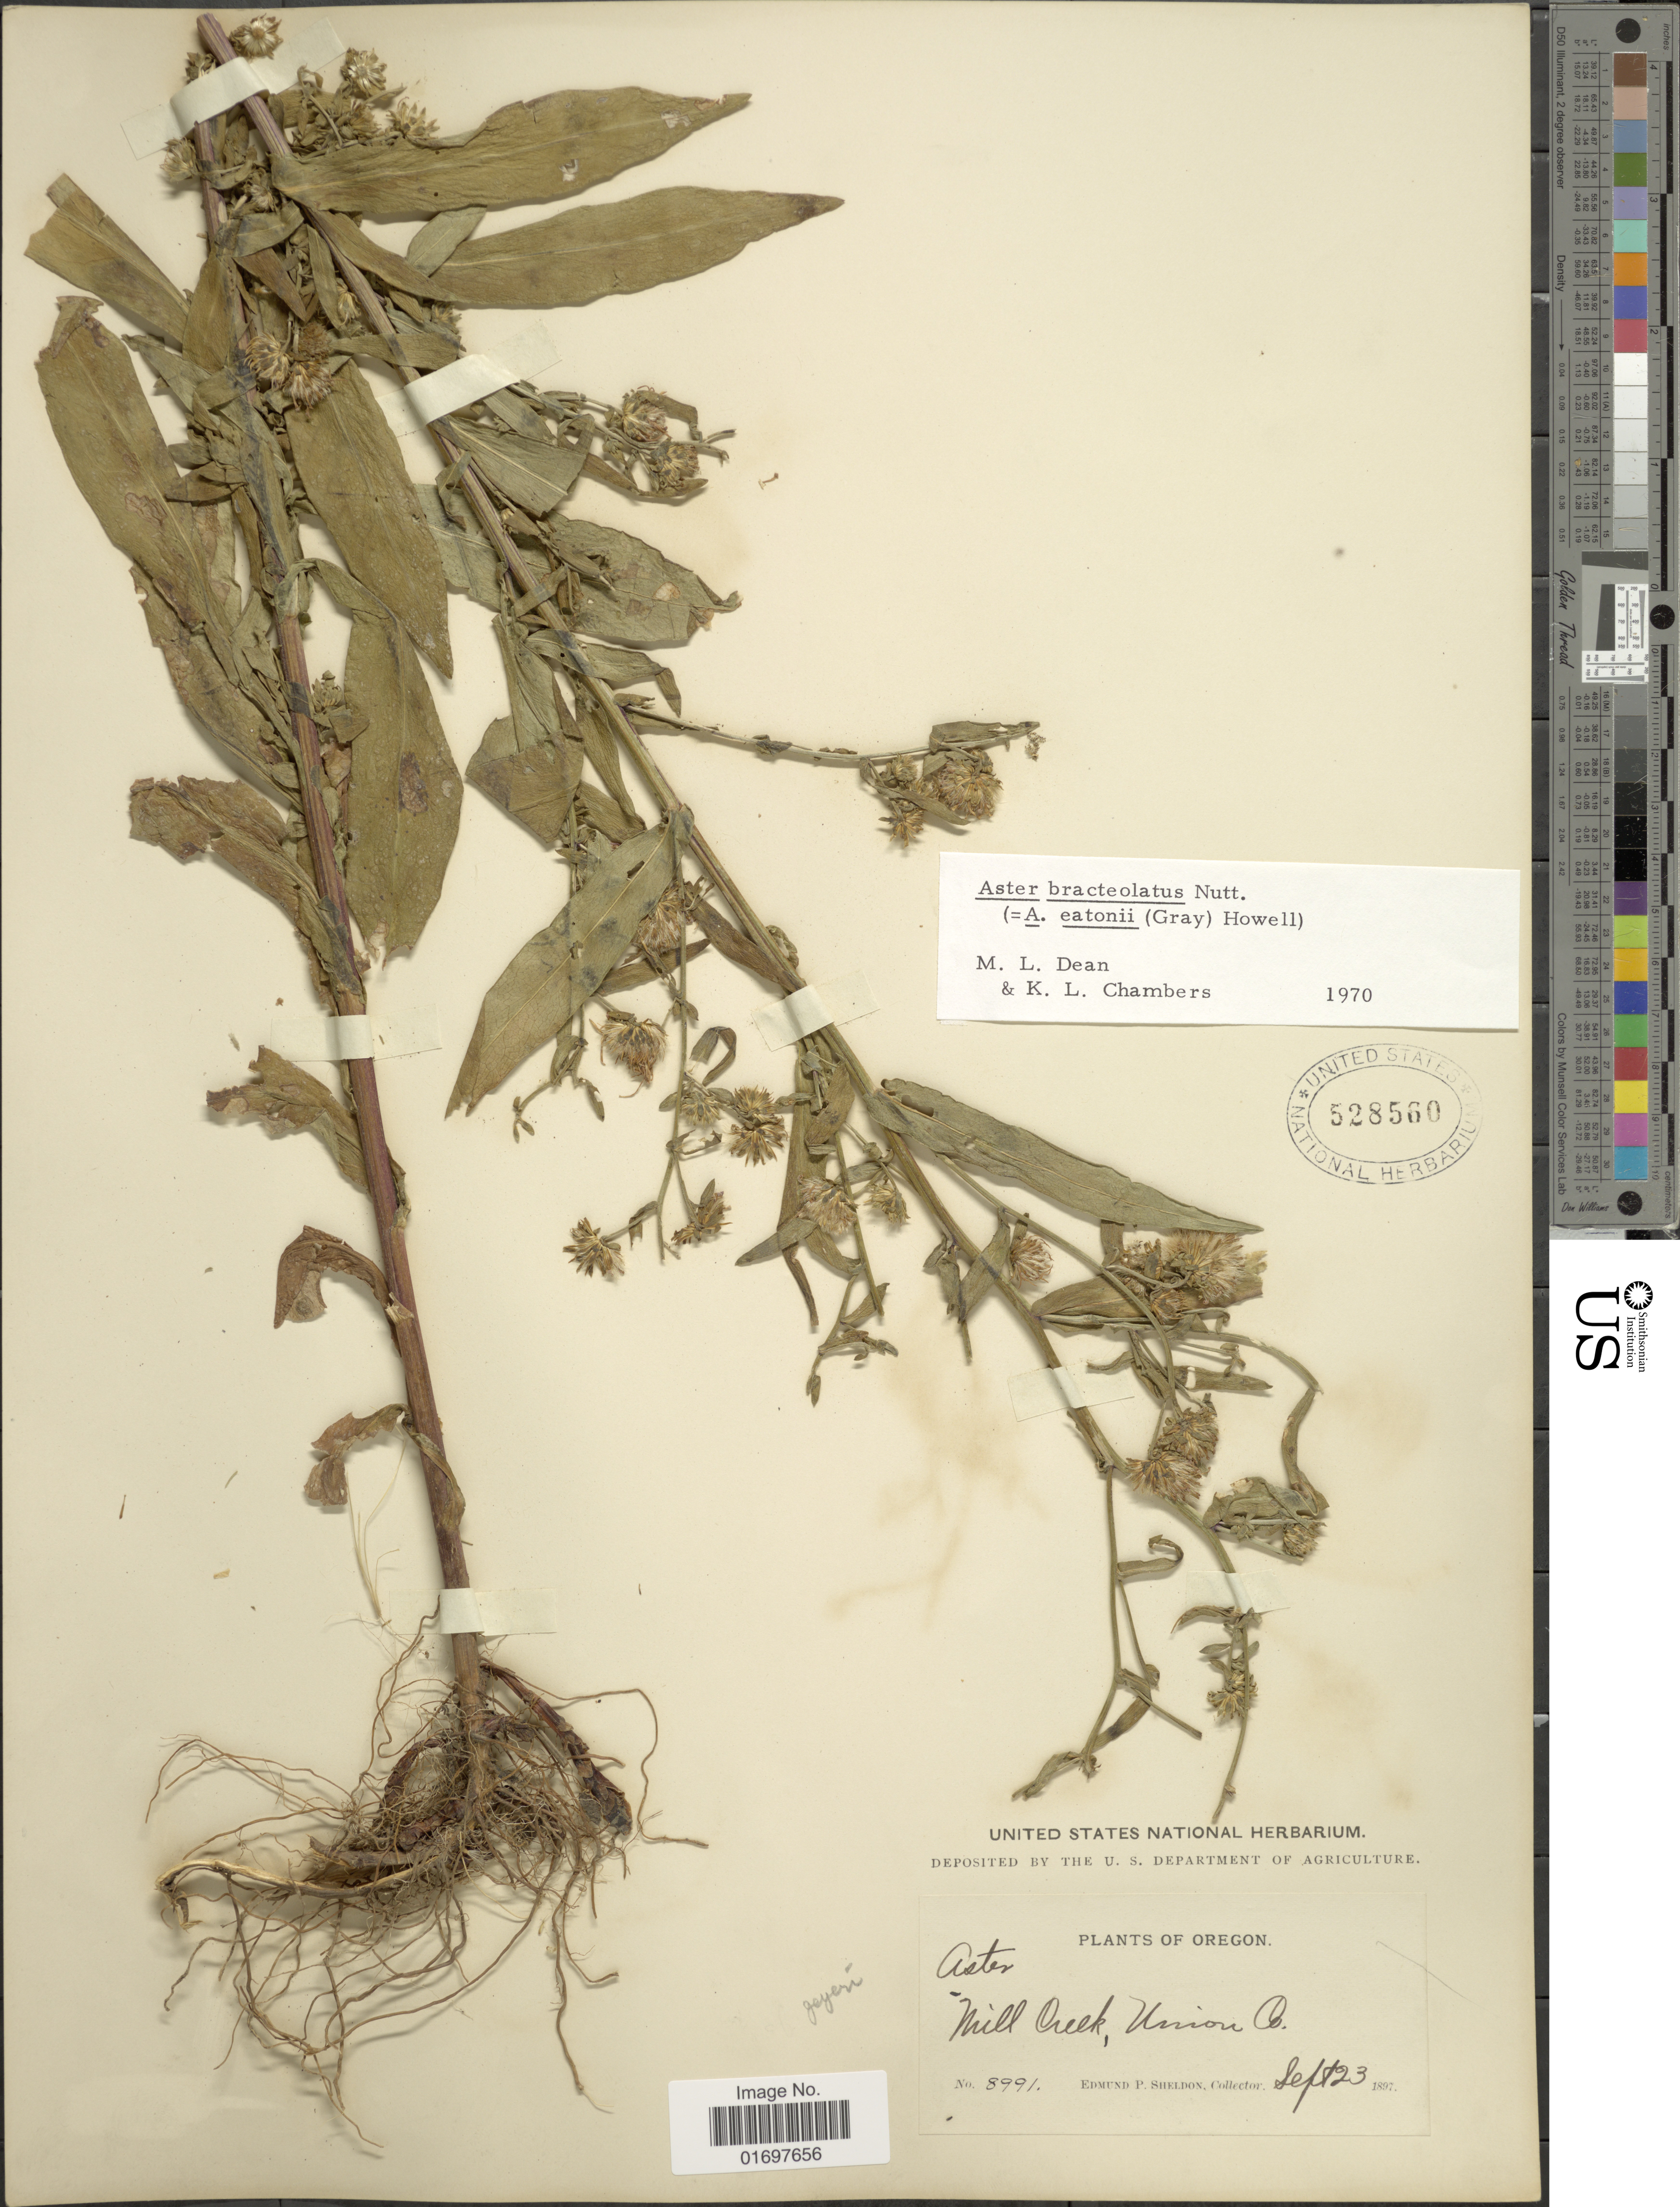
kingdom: Plantae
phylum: Tracheophyta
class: Magnoliopsida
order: Asterales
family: Asteraceae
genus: Symphyotrichum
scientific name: Symphyotrichum bracteolatum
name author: (Nutt.) G.L. Nesom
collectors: E. P. Sheldon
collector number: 8991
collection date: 1897-09-23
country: United States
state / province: Oregon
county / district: Union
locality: Mill Creek, Union Co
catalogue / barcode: US 528560